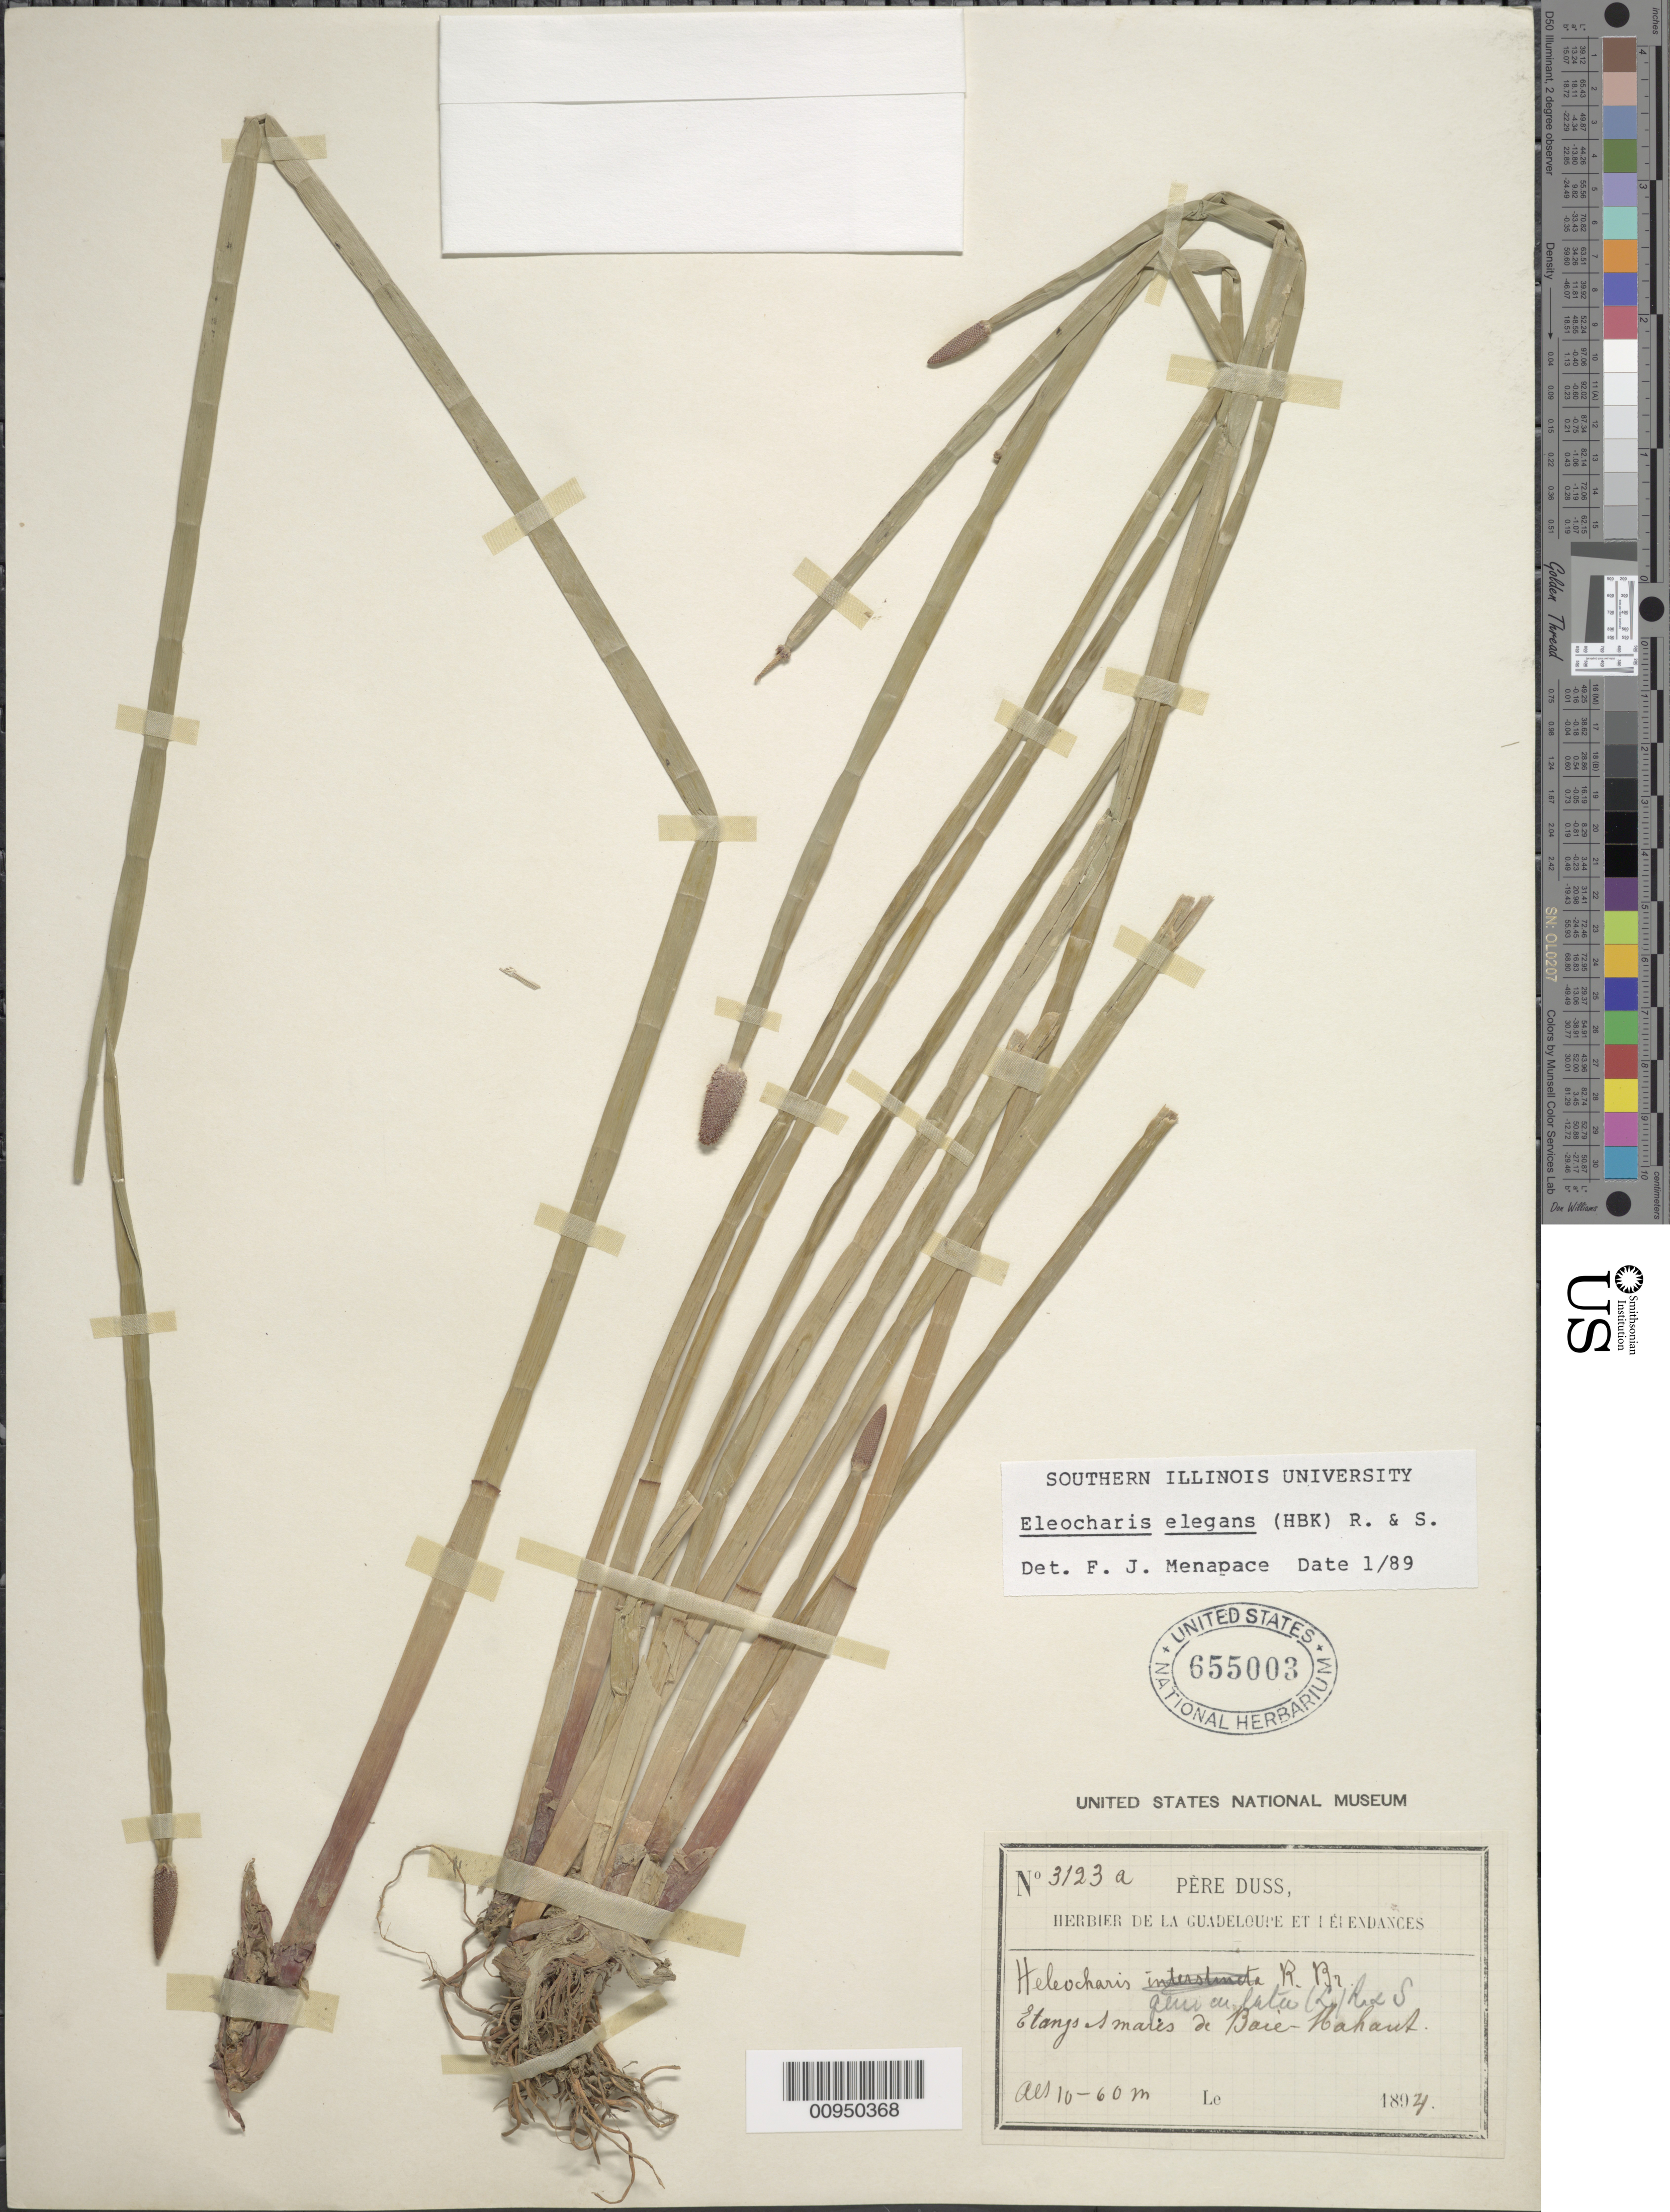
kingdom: Plantae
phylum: Tracheophyta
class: Liliopsida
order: Poales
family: Cyperaceae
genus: Eleocharis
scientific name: Eleocharis elegans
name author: (Kunth) Roem. & Schult.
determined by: Menapace, F. J.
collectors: Père Duss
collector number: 3123A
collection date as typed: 1894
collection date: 1894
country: Guadeloupe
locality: "de Baie Hahaut"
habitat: Etangs et "mares"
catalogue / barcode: US 655003